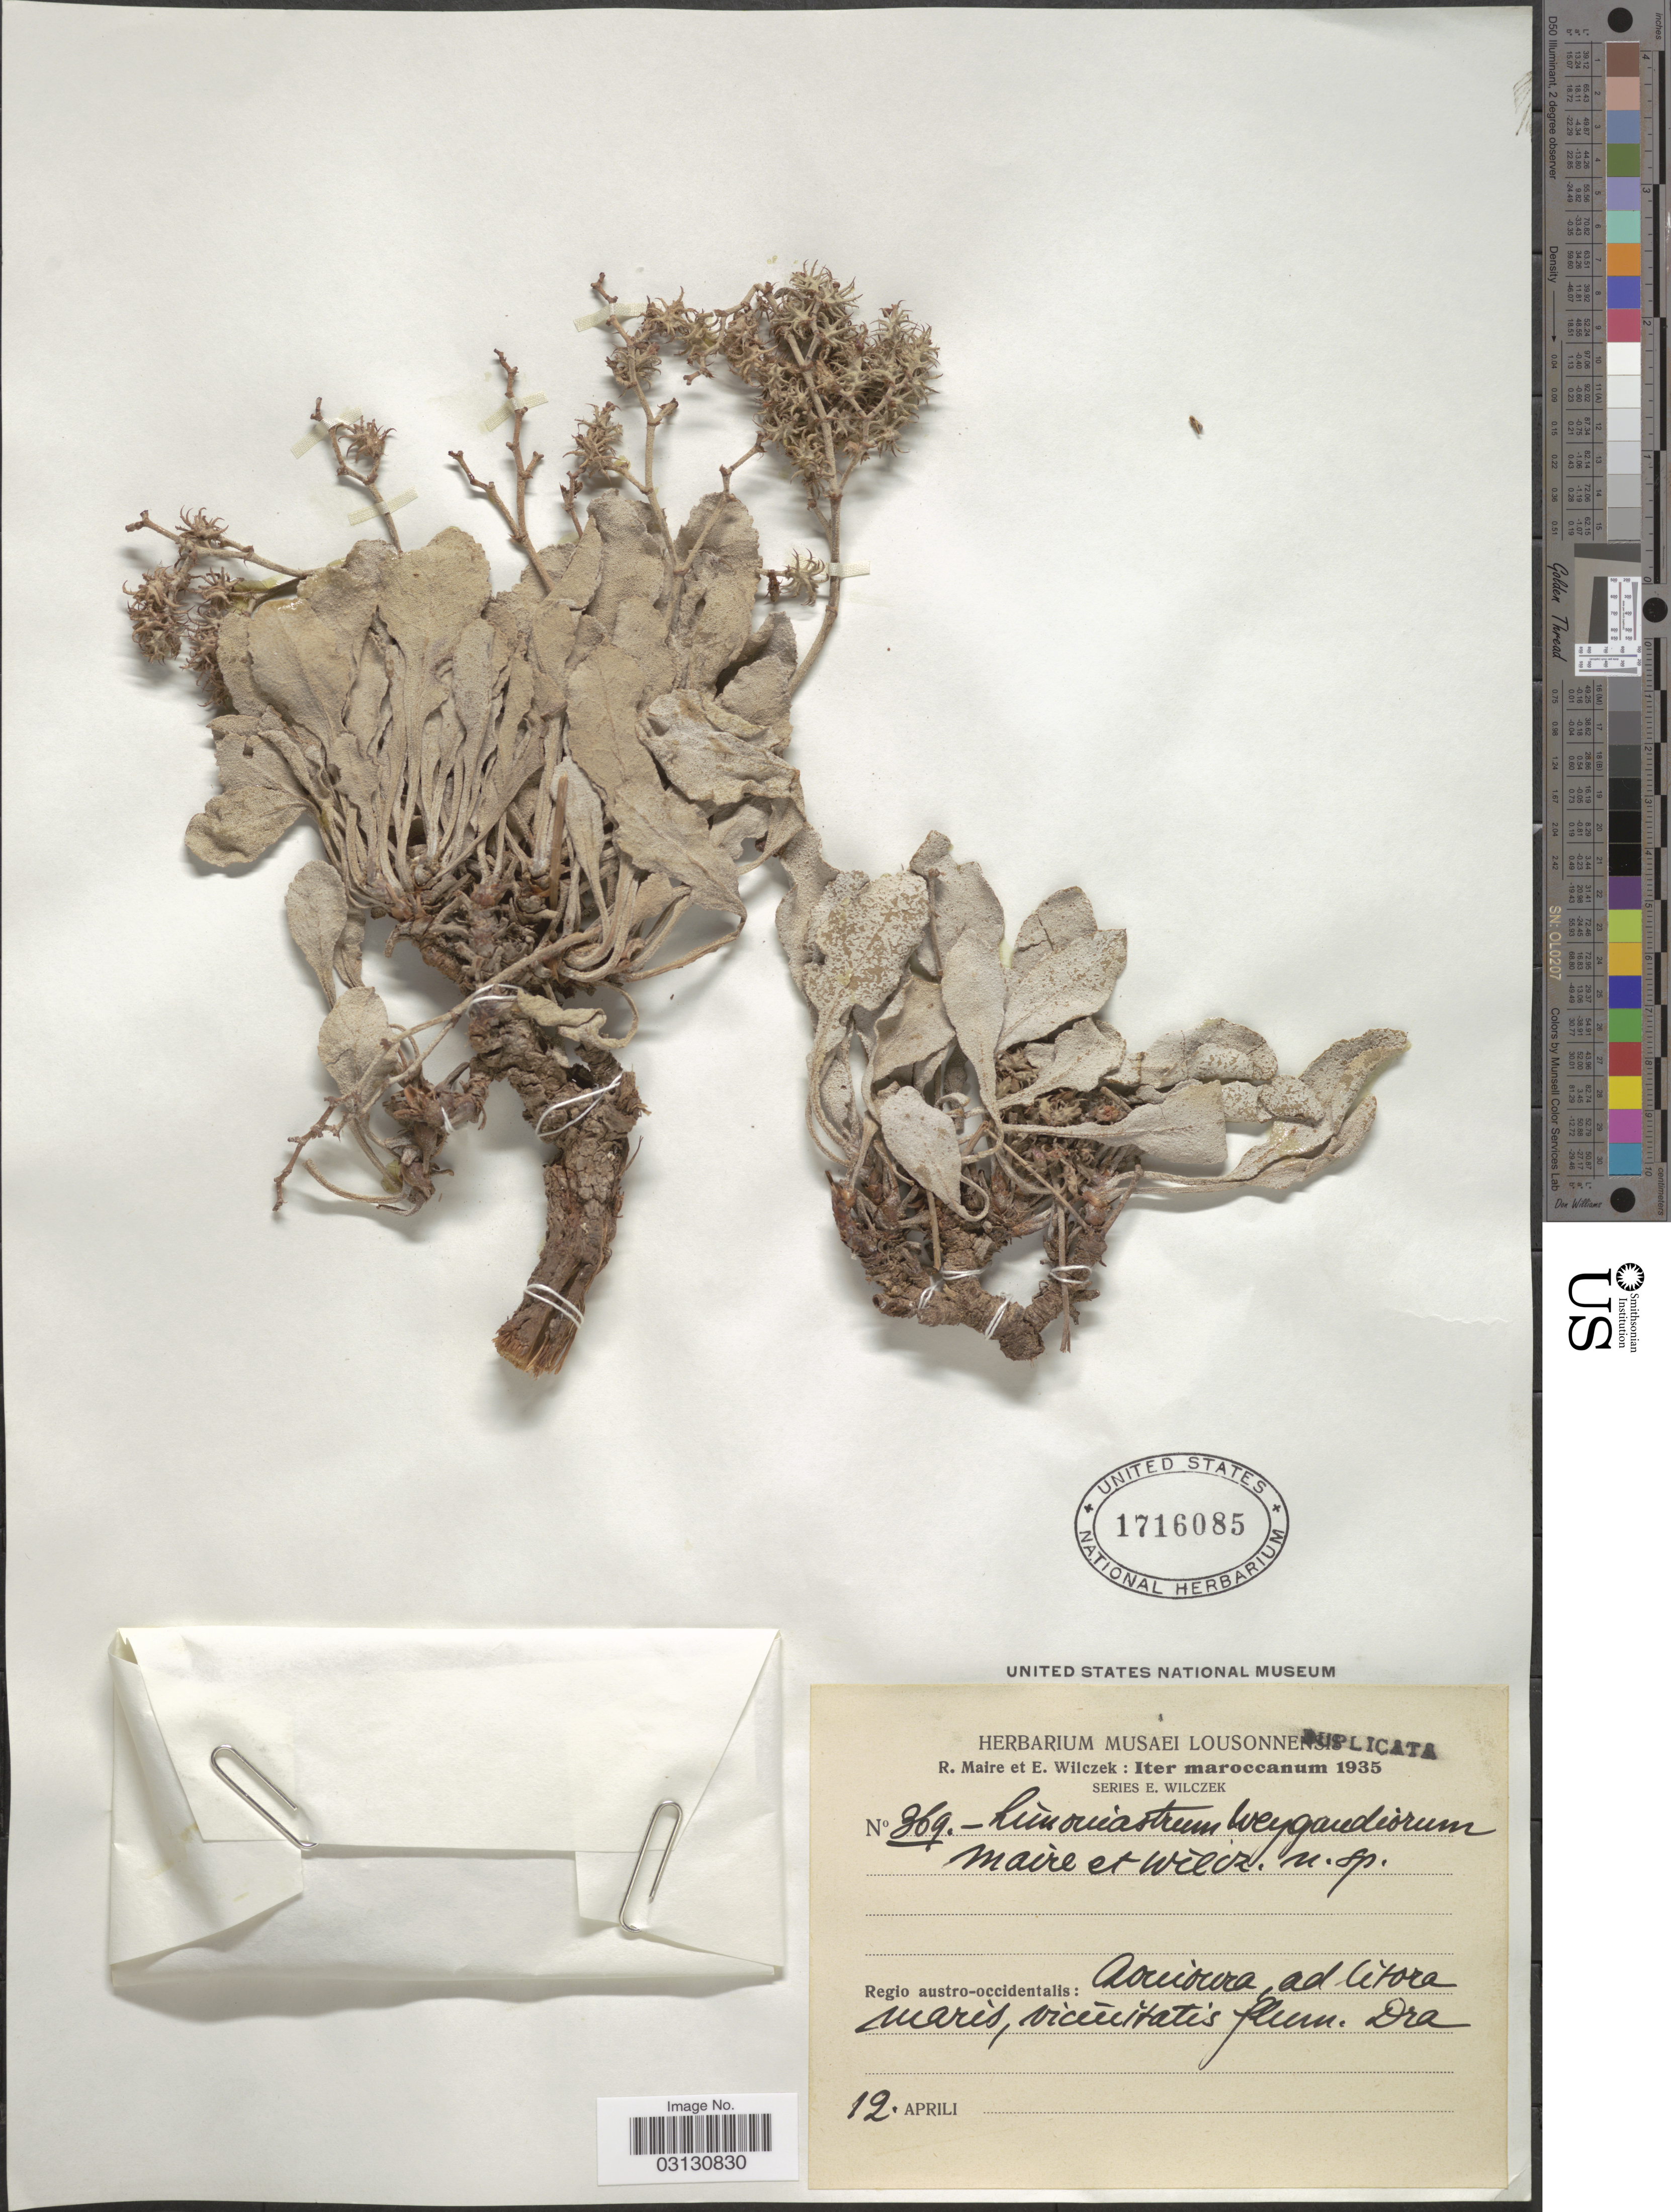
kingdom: Plantae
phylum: Tracheophyta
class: Magnoliopsida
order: Caryophyllales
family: Plumbaginaceae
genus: Ceratolimon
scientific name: Ceratolimon weygandiorum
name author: (Maire & Wilczek) M.B. Crespo & Lledó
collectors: R. Maire & E. Wilczek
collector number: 369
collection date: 1935-04-12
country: Morocco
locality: Regio austro-occidentalis: Aouioura ad litora maris, vicucitatis flum. Dra.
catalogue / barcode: US 1716085